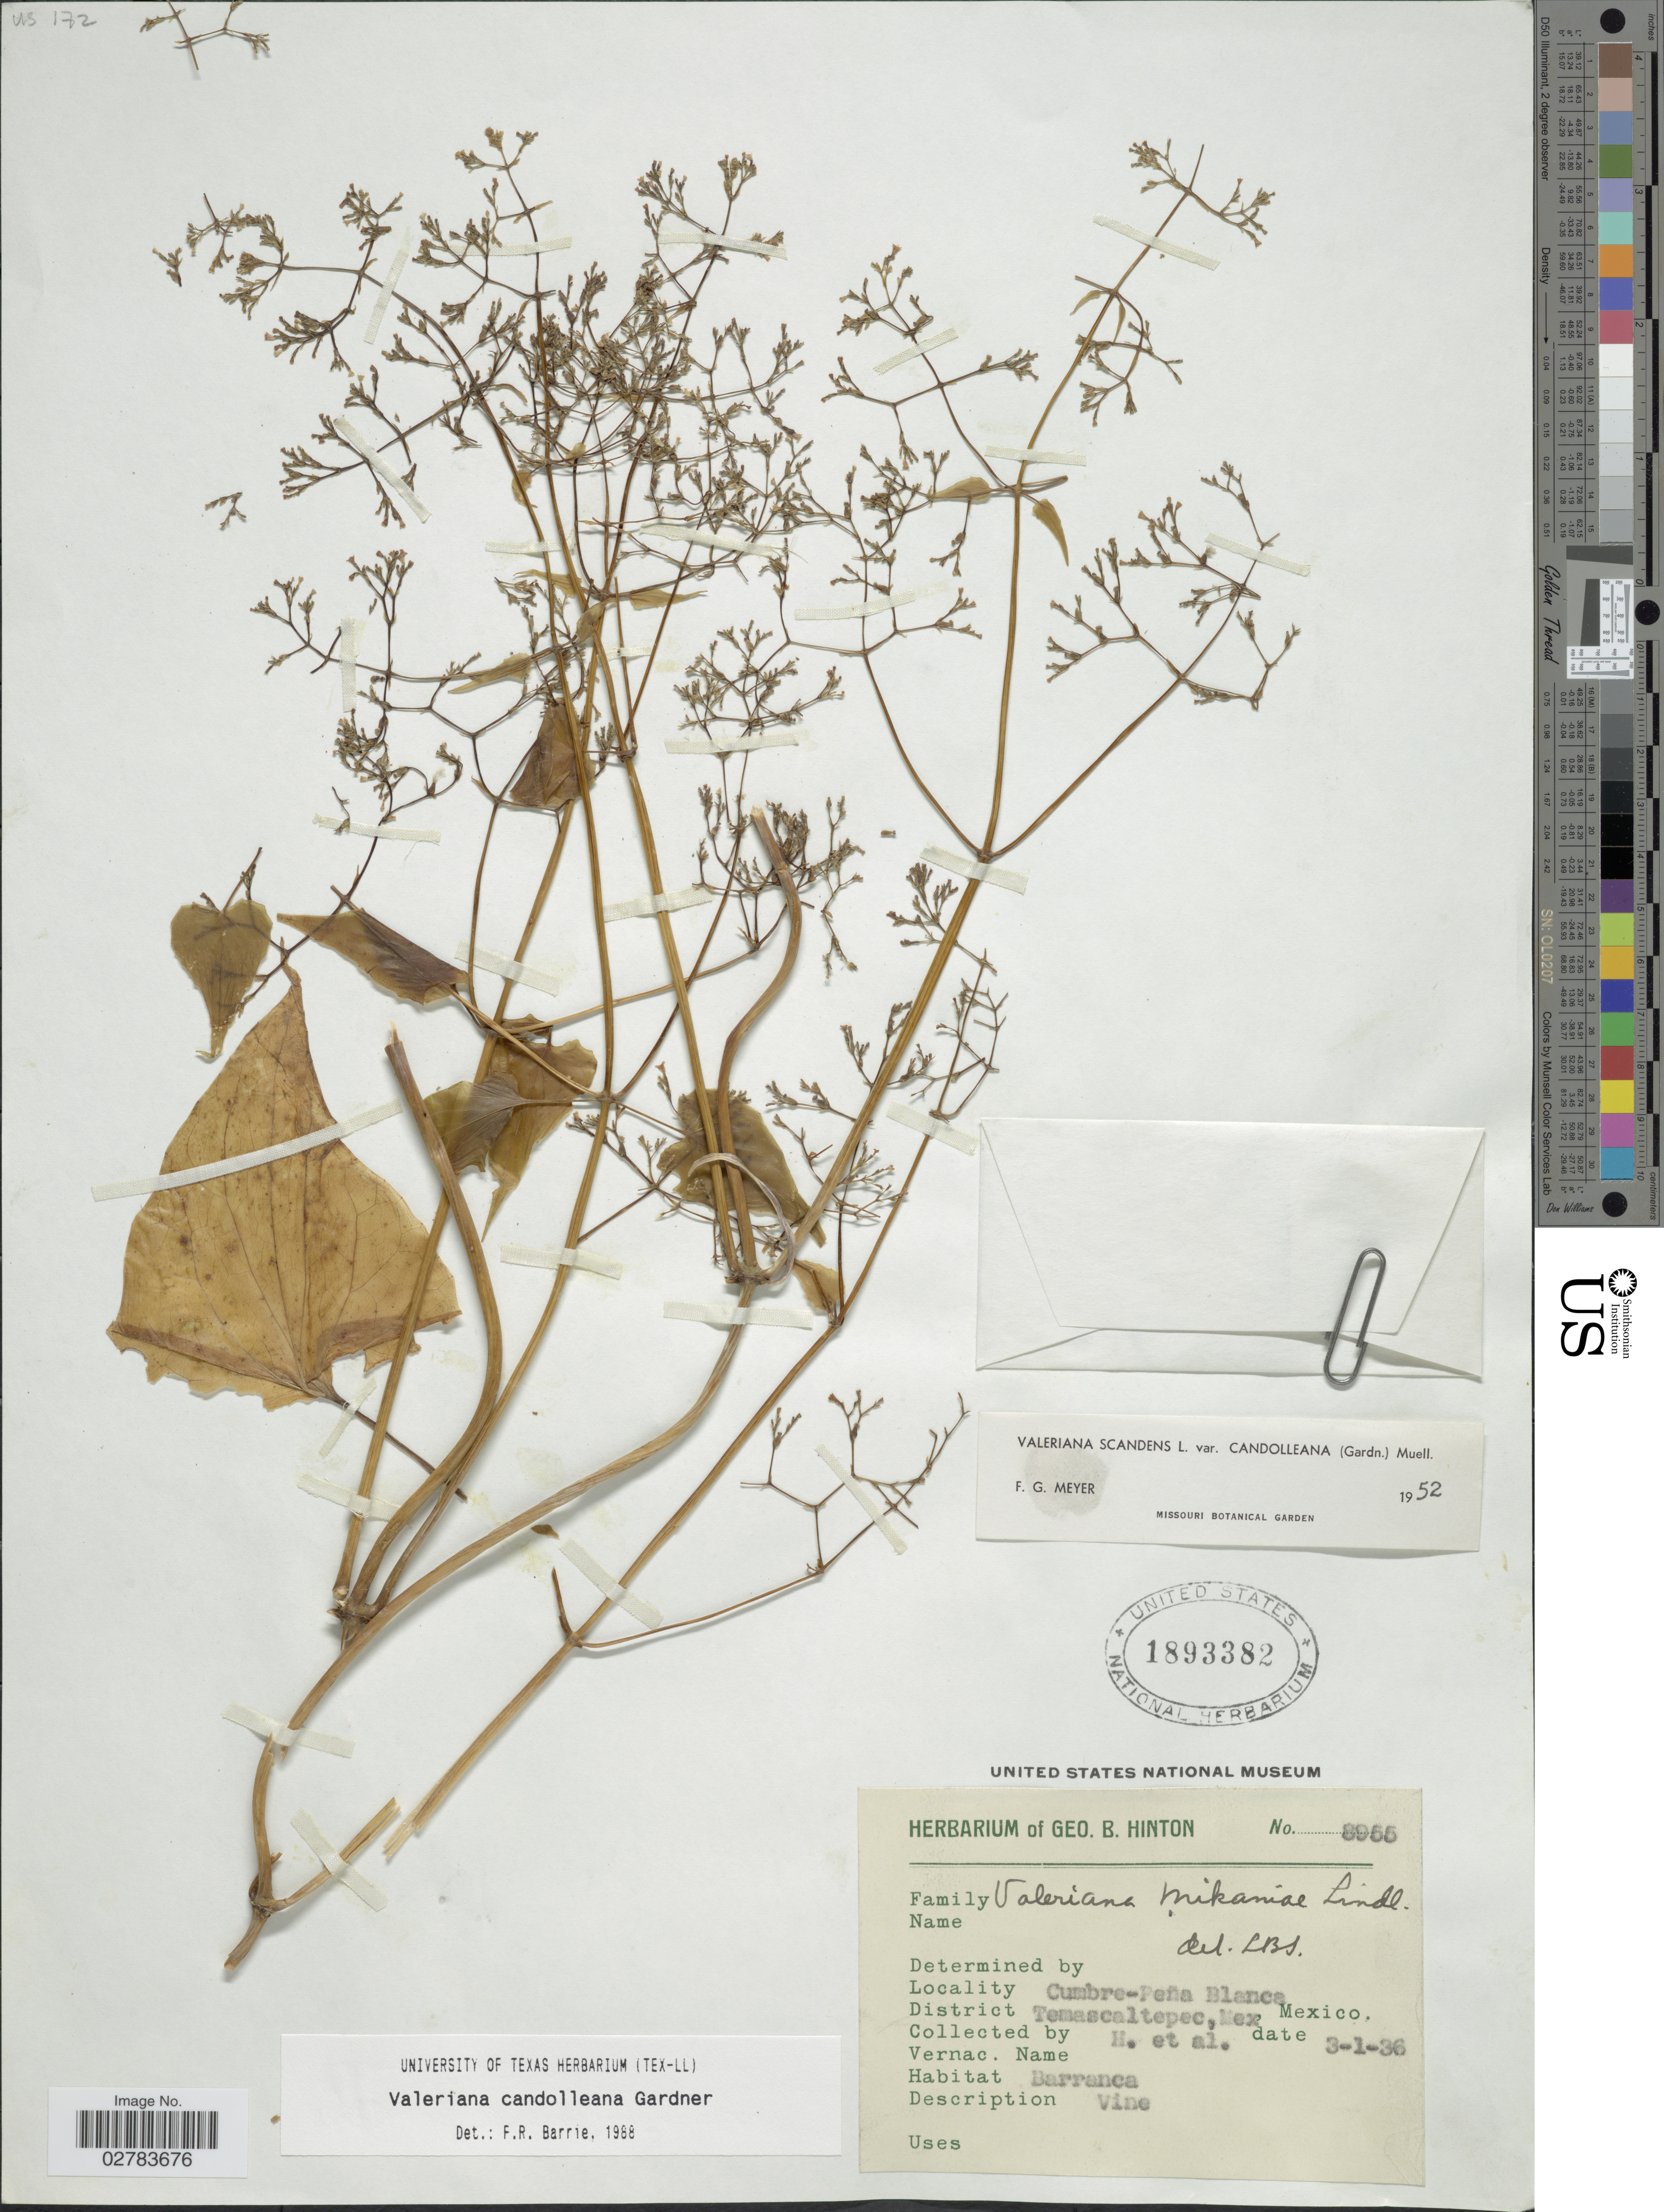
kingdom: Plantae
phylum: Tracheophyta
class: Magnoliopsida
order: Dipsacales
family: Caprifoliaceae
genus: Valeriana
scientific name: Valeriana candolleana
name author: Gardner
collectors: G. B. Hinton & et al.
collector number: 8955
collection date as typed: Transcribed d/m/y: 1/3/36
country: Mexico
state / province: México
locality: Cumbre-Peña Blanca. District Temascaltepec.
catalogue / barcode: US 1893382